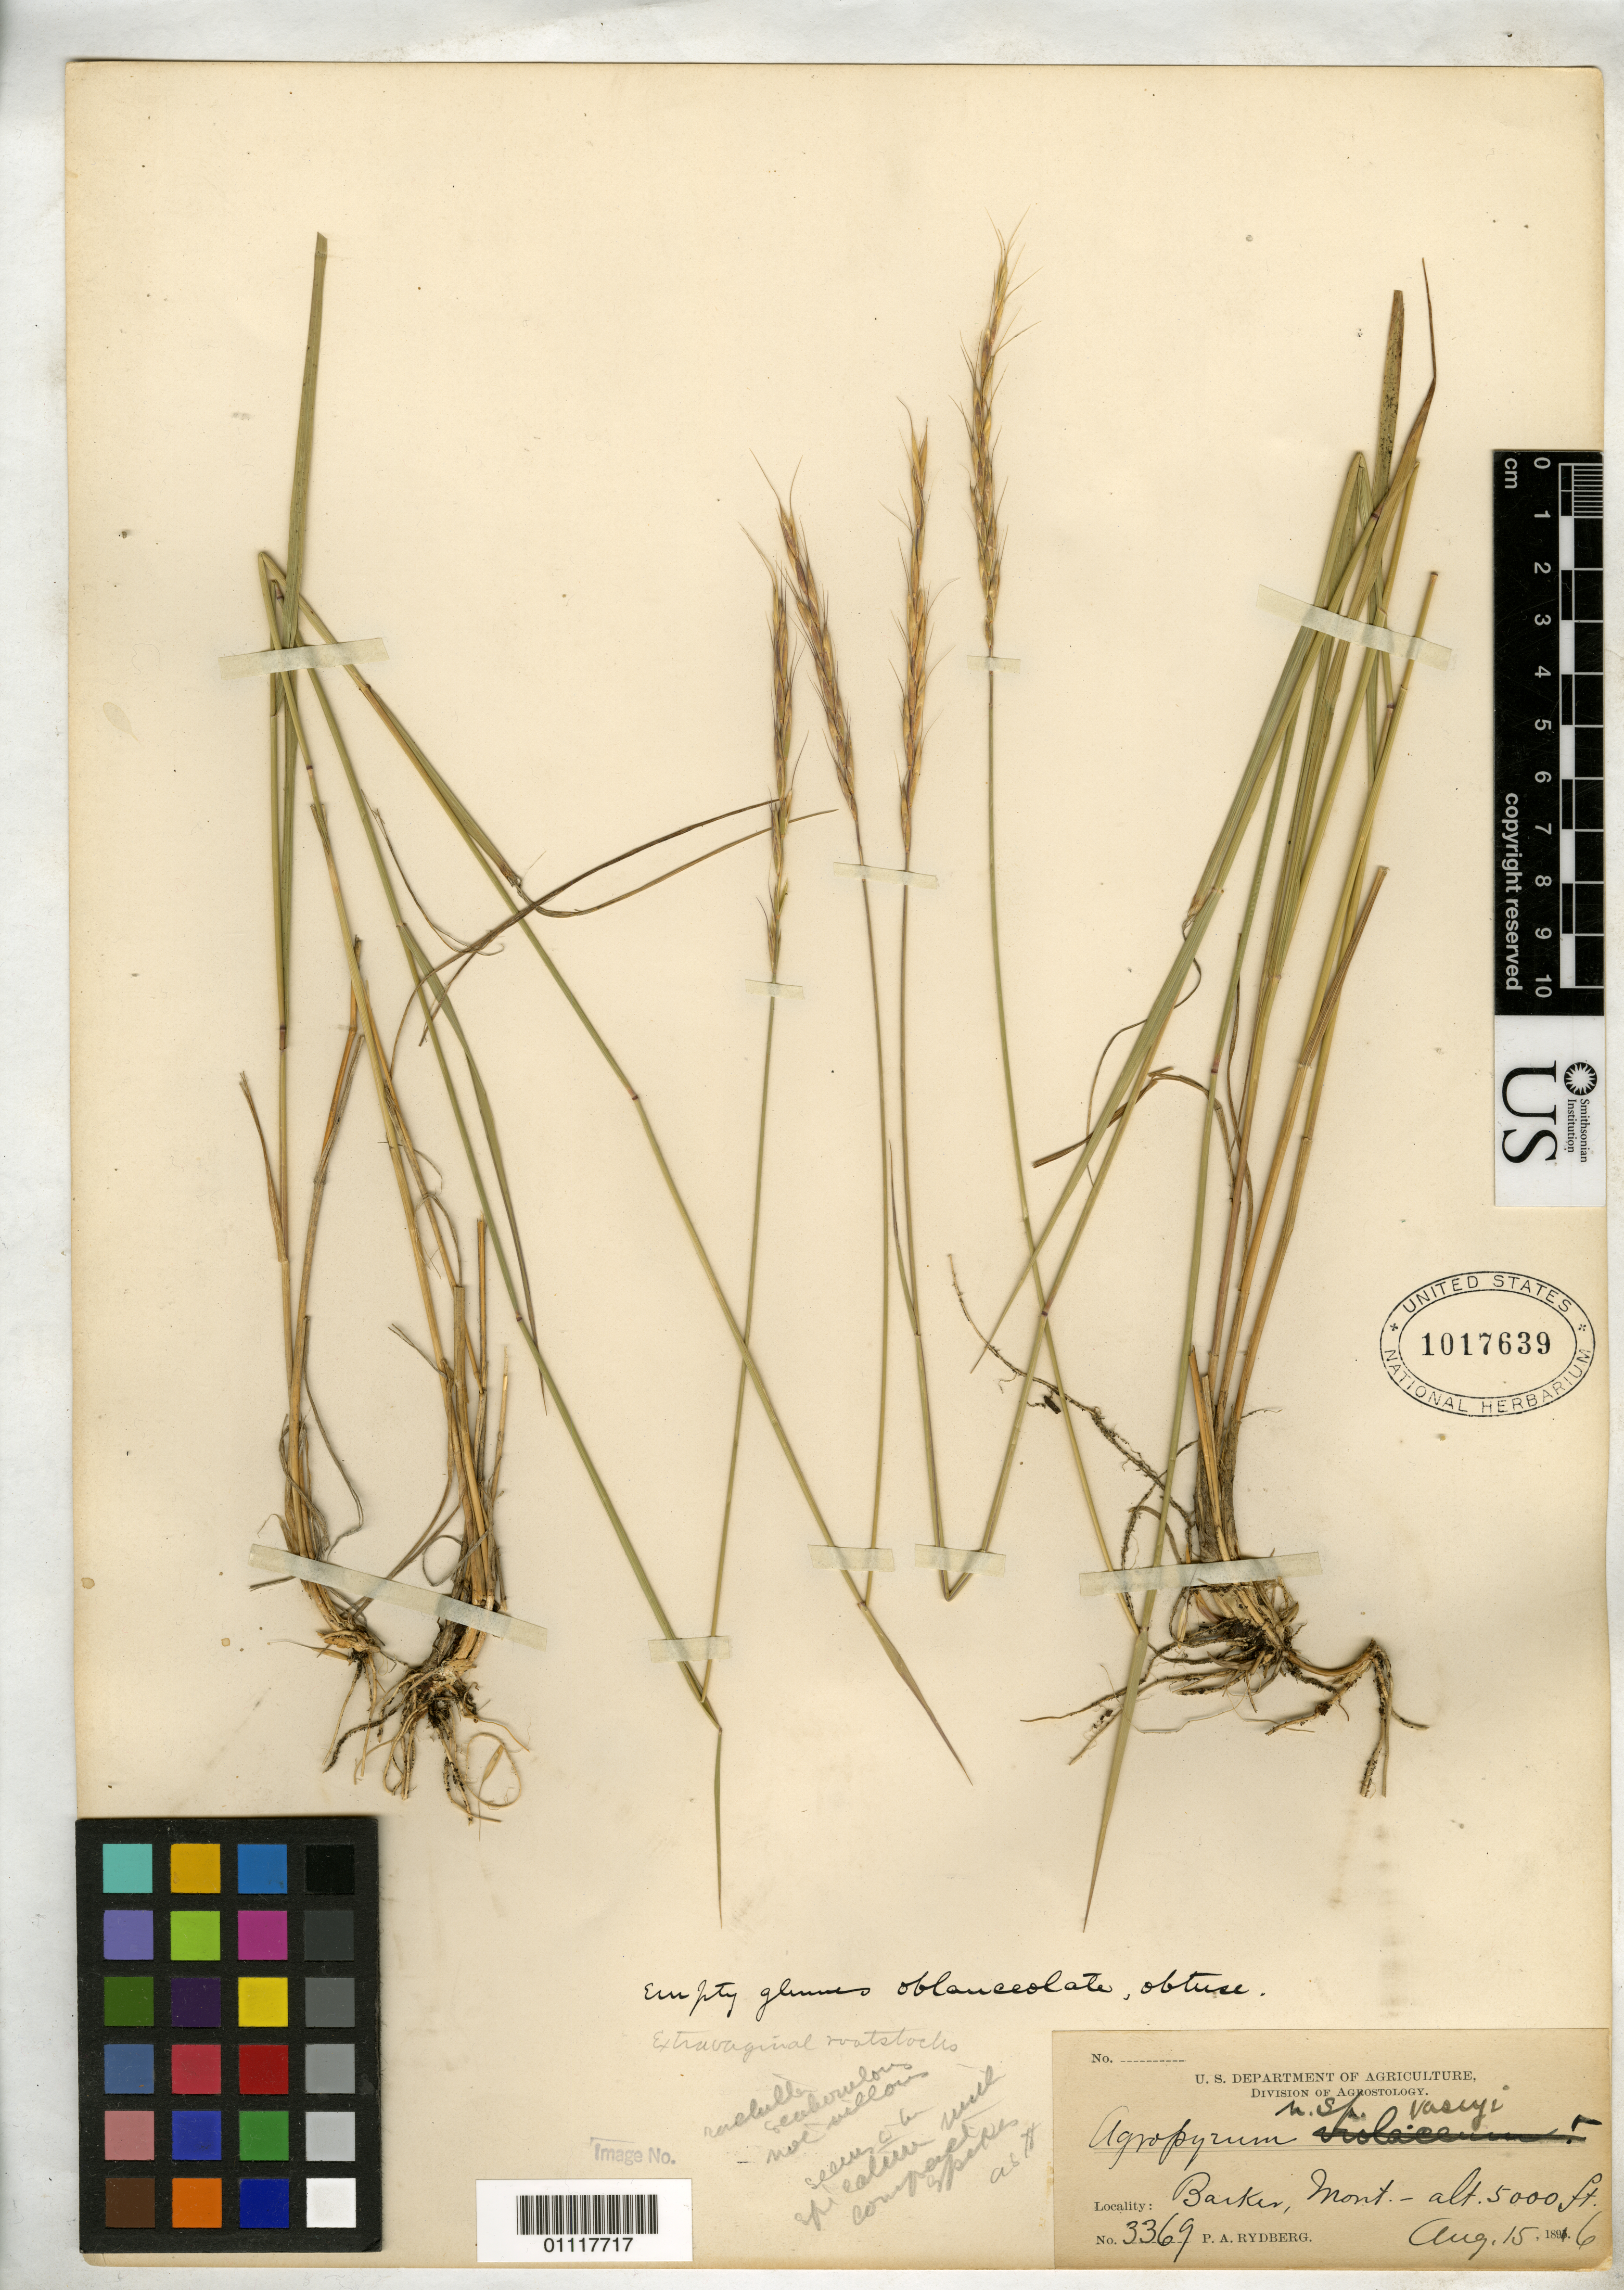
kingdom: Plantae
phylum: Tracheophyta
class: Liliopsida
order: Poales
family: Poaceae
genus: Agropyron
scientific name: Agropyron vaseyi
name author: Scribn. & J.G. Sm.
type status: Syntype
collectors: P. A. Rydberg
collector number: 3369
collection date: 1896-08-15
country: United States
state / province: Montana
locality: Barker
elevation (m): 1524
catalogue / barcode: US 1017639